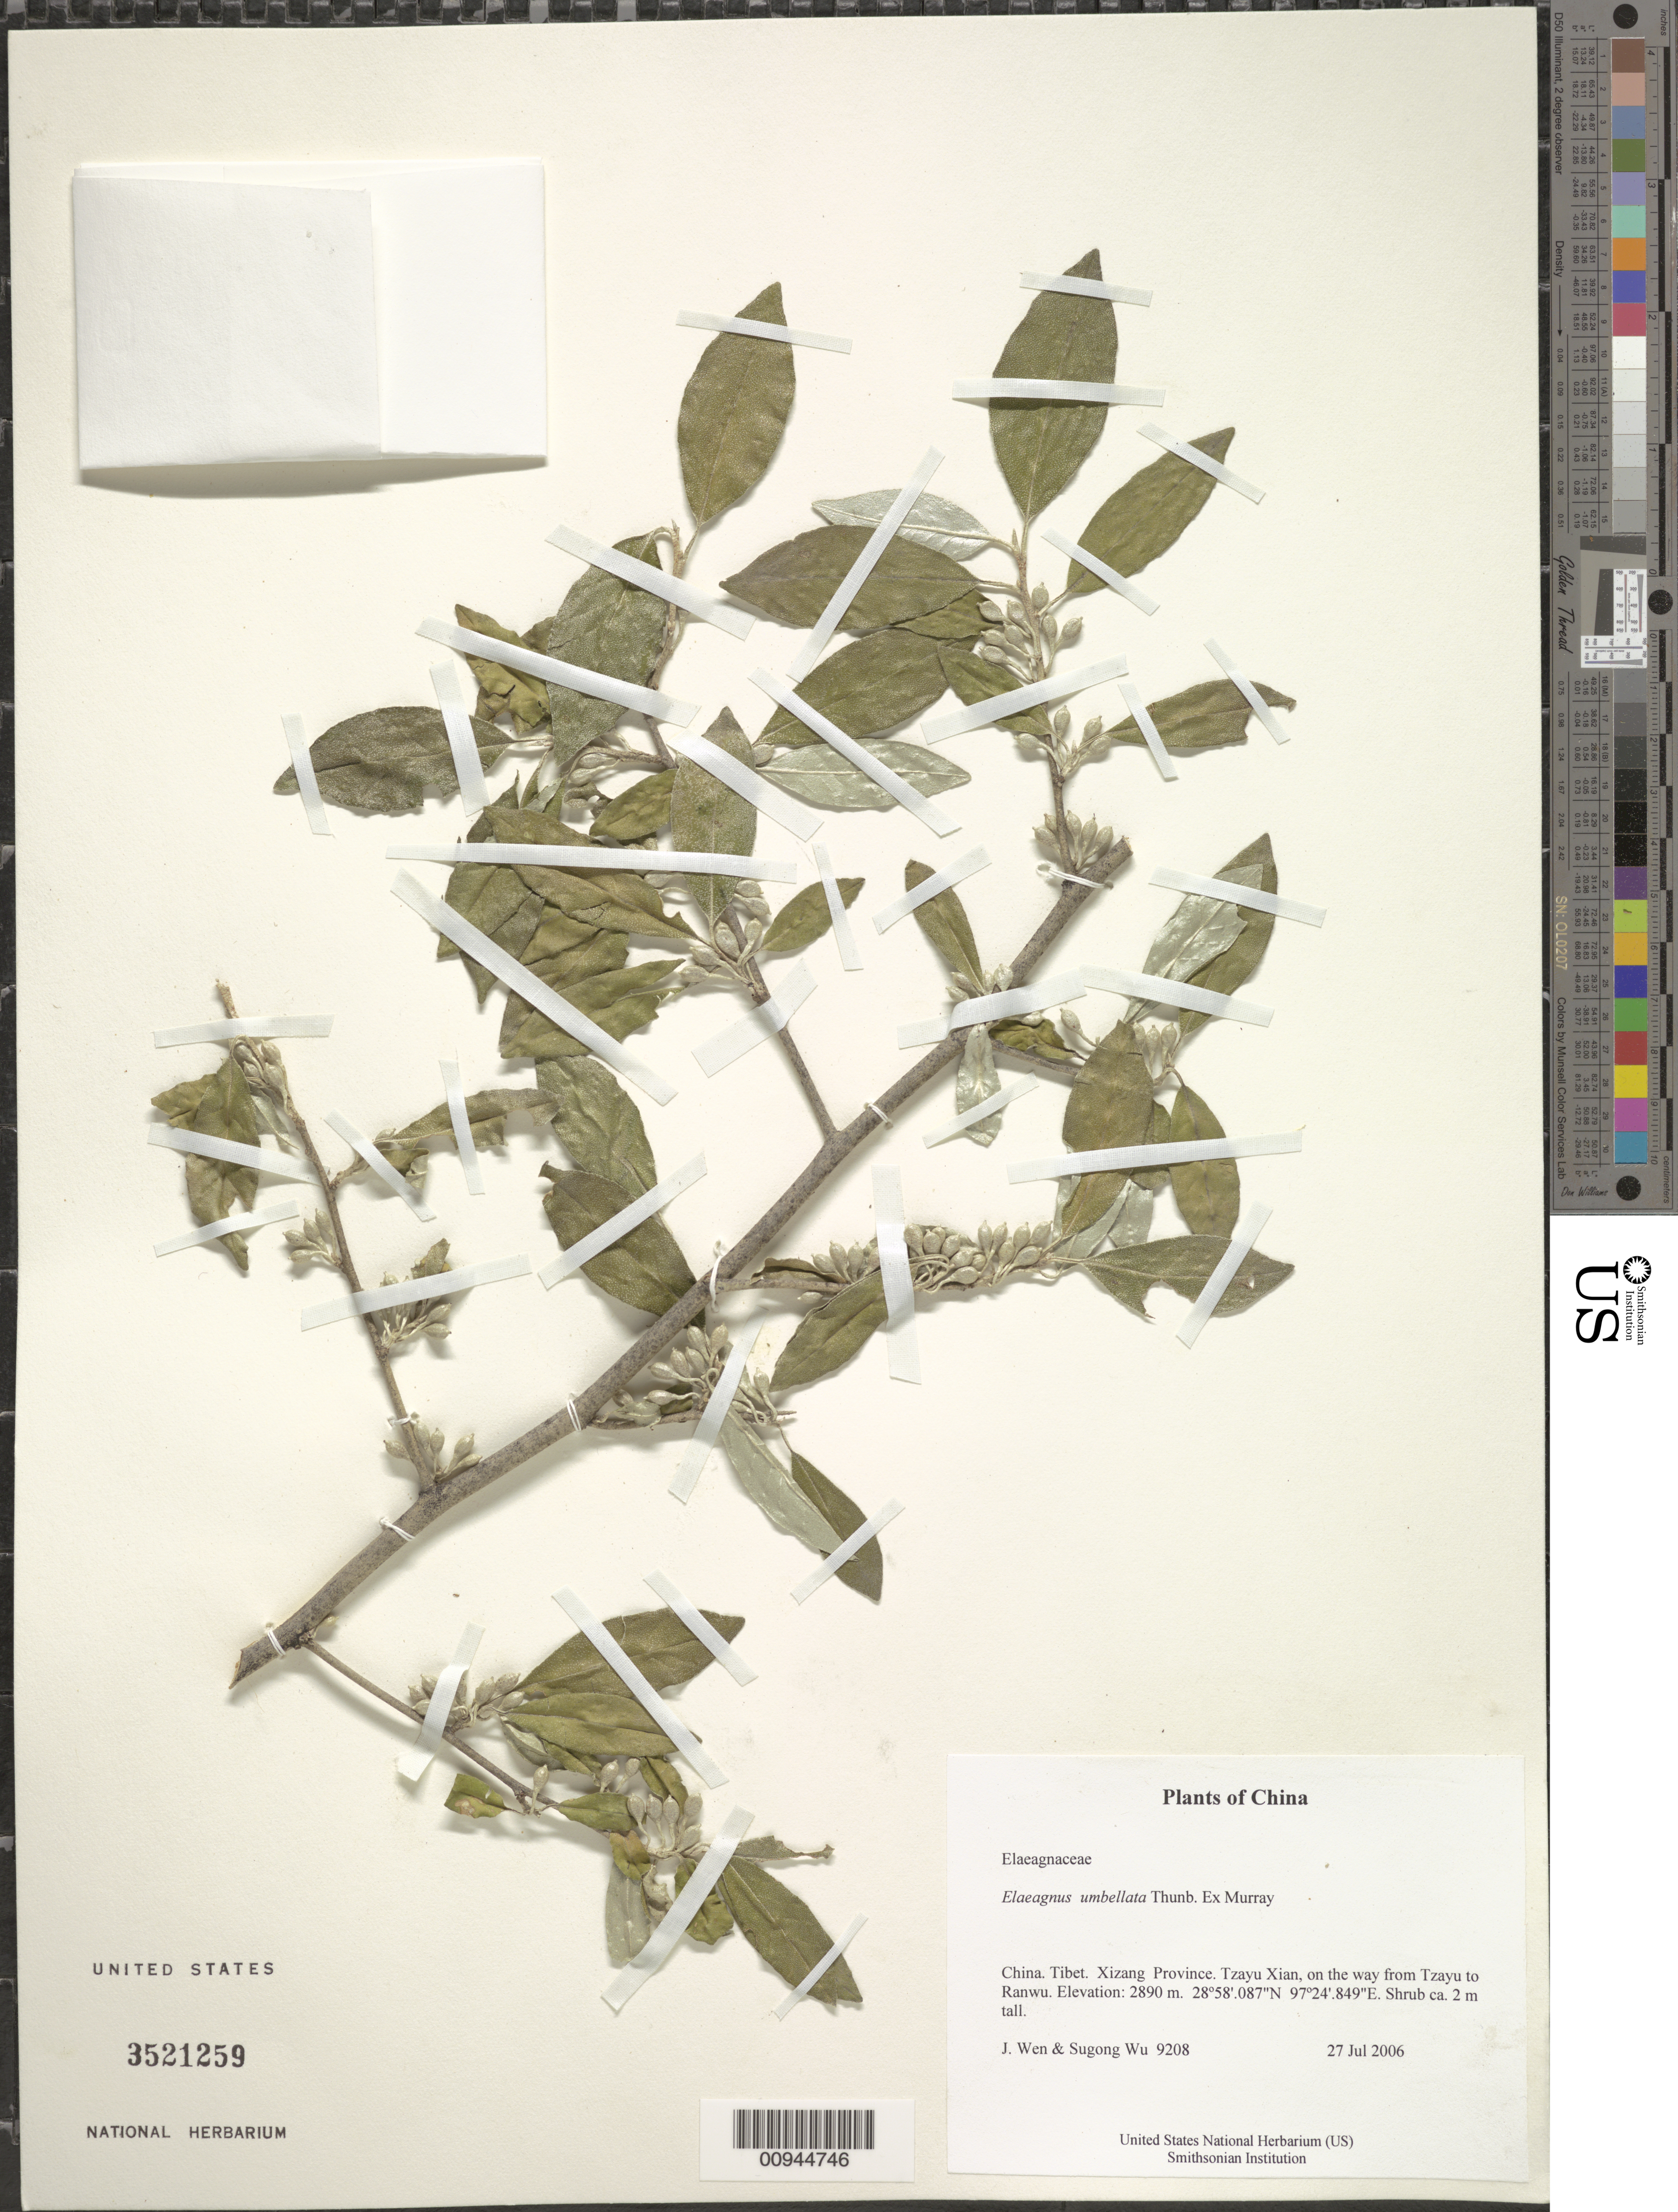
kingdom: Plantae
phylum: Tracheophyta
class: Magnoliopsida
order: Rosales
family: Elaeagnaceae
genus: Elaeagnus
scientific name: Elaeagnus umbellata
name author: Thunb.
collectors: J. Wen & Sugong Wu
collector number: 9208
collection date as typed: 27 Jul 2006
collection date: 2006-07-27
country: China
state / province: Xizang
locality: Xizang Province. Tzayu Xian, on the way from Tzayu to Ranwu.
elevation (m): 2890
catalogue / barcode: US 3521259